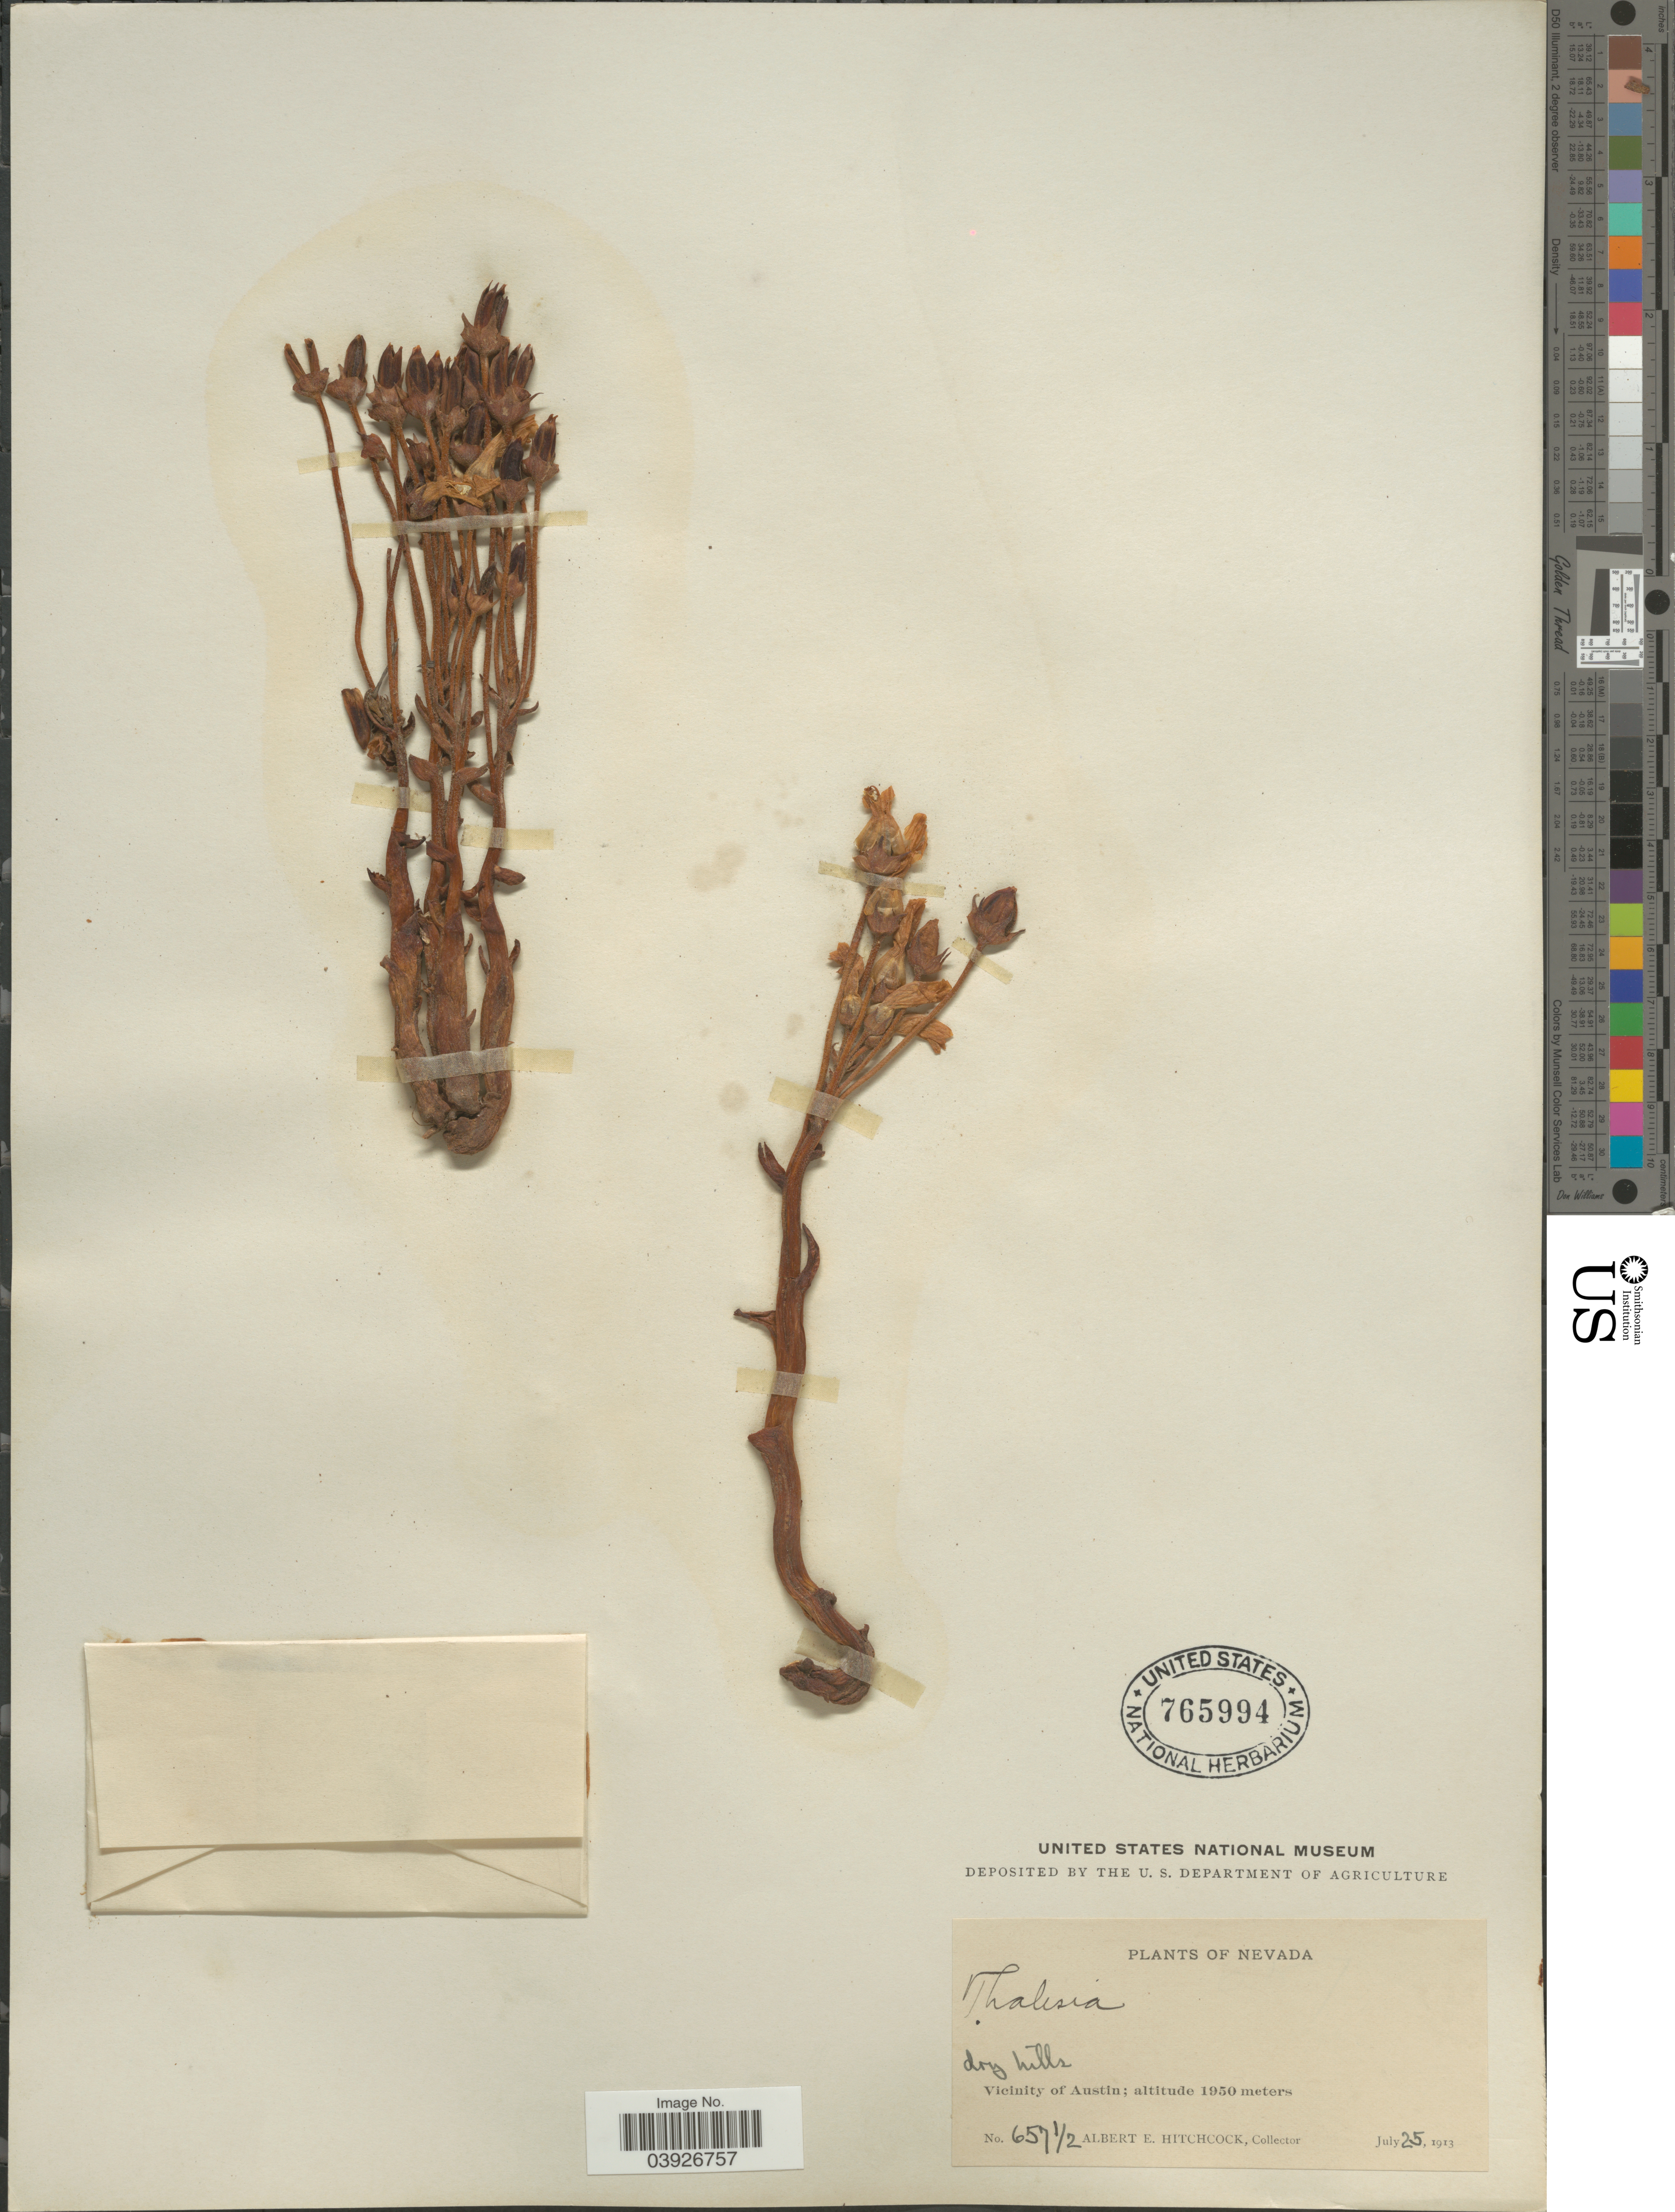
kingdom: Plantae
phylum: Tracheophyta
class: Magnoliopsida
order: Lamiales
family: Orobanchaceae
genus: Aphyllon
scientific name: Aphyllon sp.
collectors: A. Hitchcock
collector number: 657½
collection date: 1913-07-25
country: United States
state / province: Nevada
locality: Vicinity of Austin.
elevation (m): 1950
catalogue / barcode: US 765994